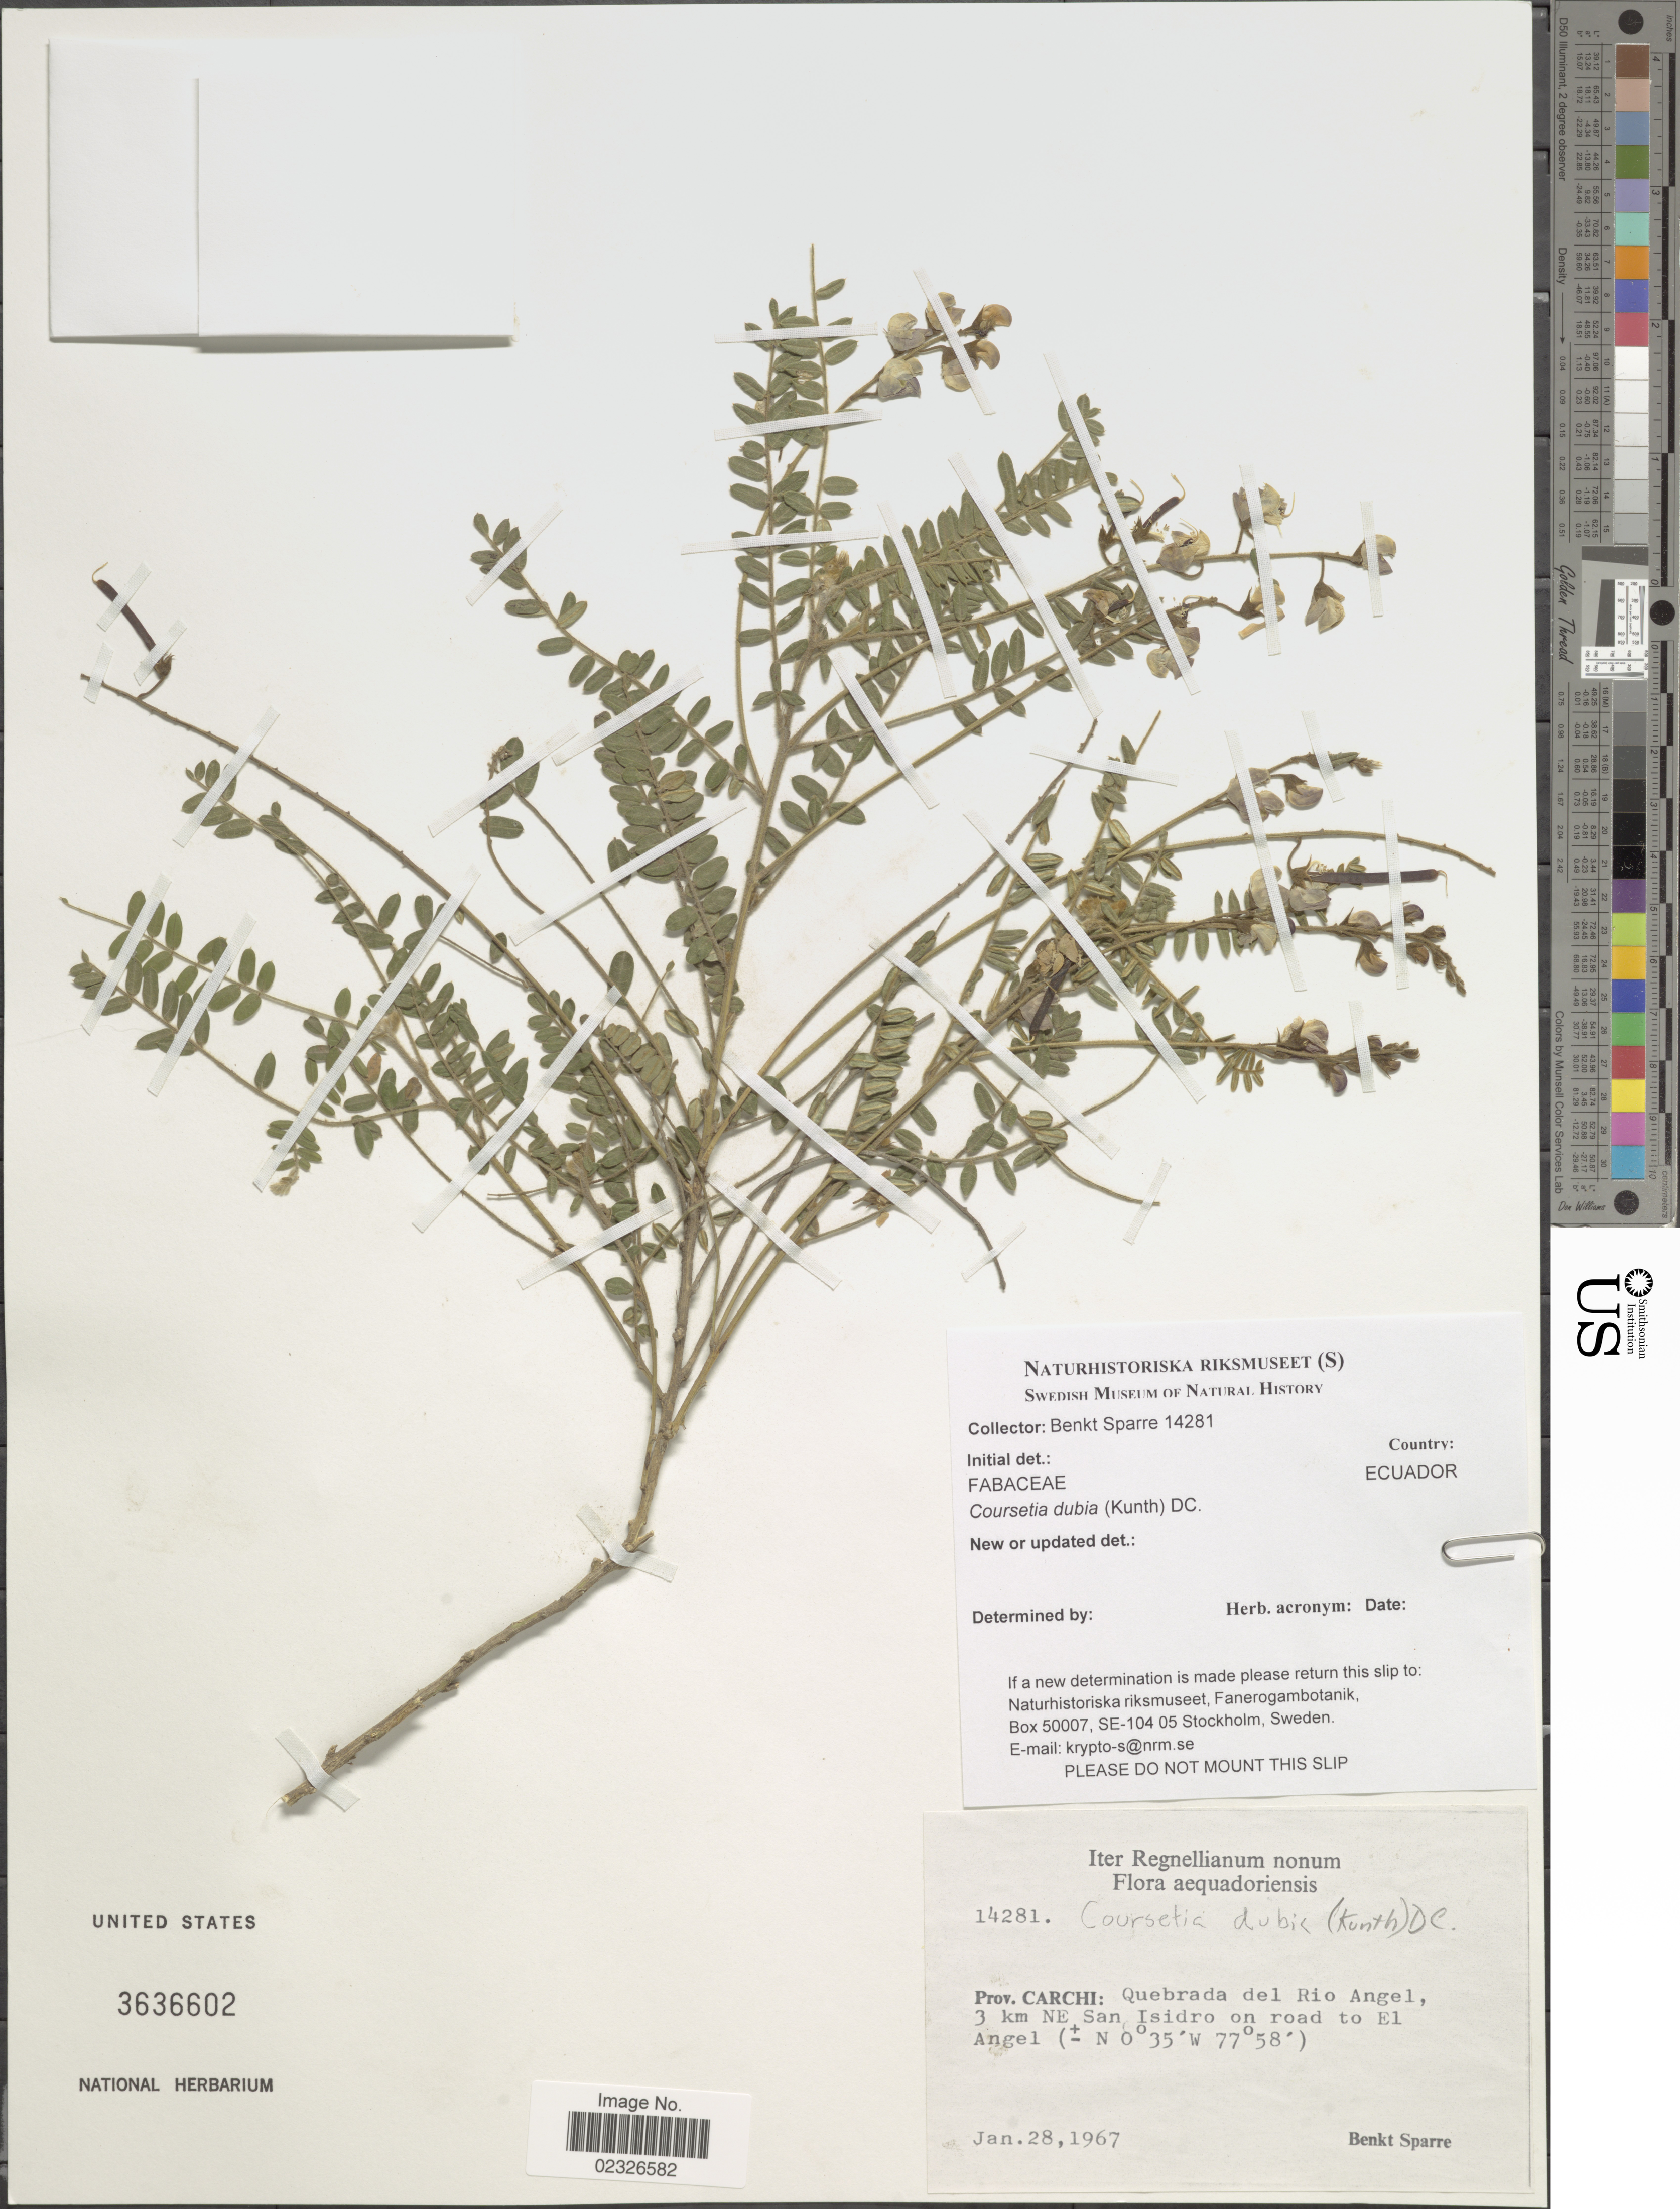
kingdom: Plantae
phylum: Tracheophyta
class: Magnoliopsida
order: Fabales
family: Fabaceae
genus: Coursetia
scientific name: Coursetia dubia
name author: (Kunth) DC.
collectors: B. Sparre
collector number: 14281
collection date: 1967-01-28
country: Ecuador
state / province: Carchi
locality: Prov. Carchi: Quebrada del Rio Angel, 3 km NE San Isidro on road to El Angel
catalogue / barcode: US 3636602